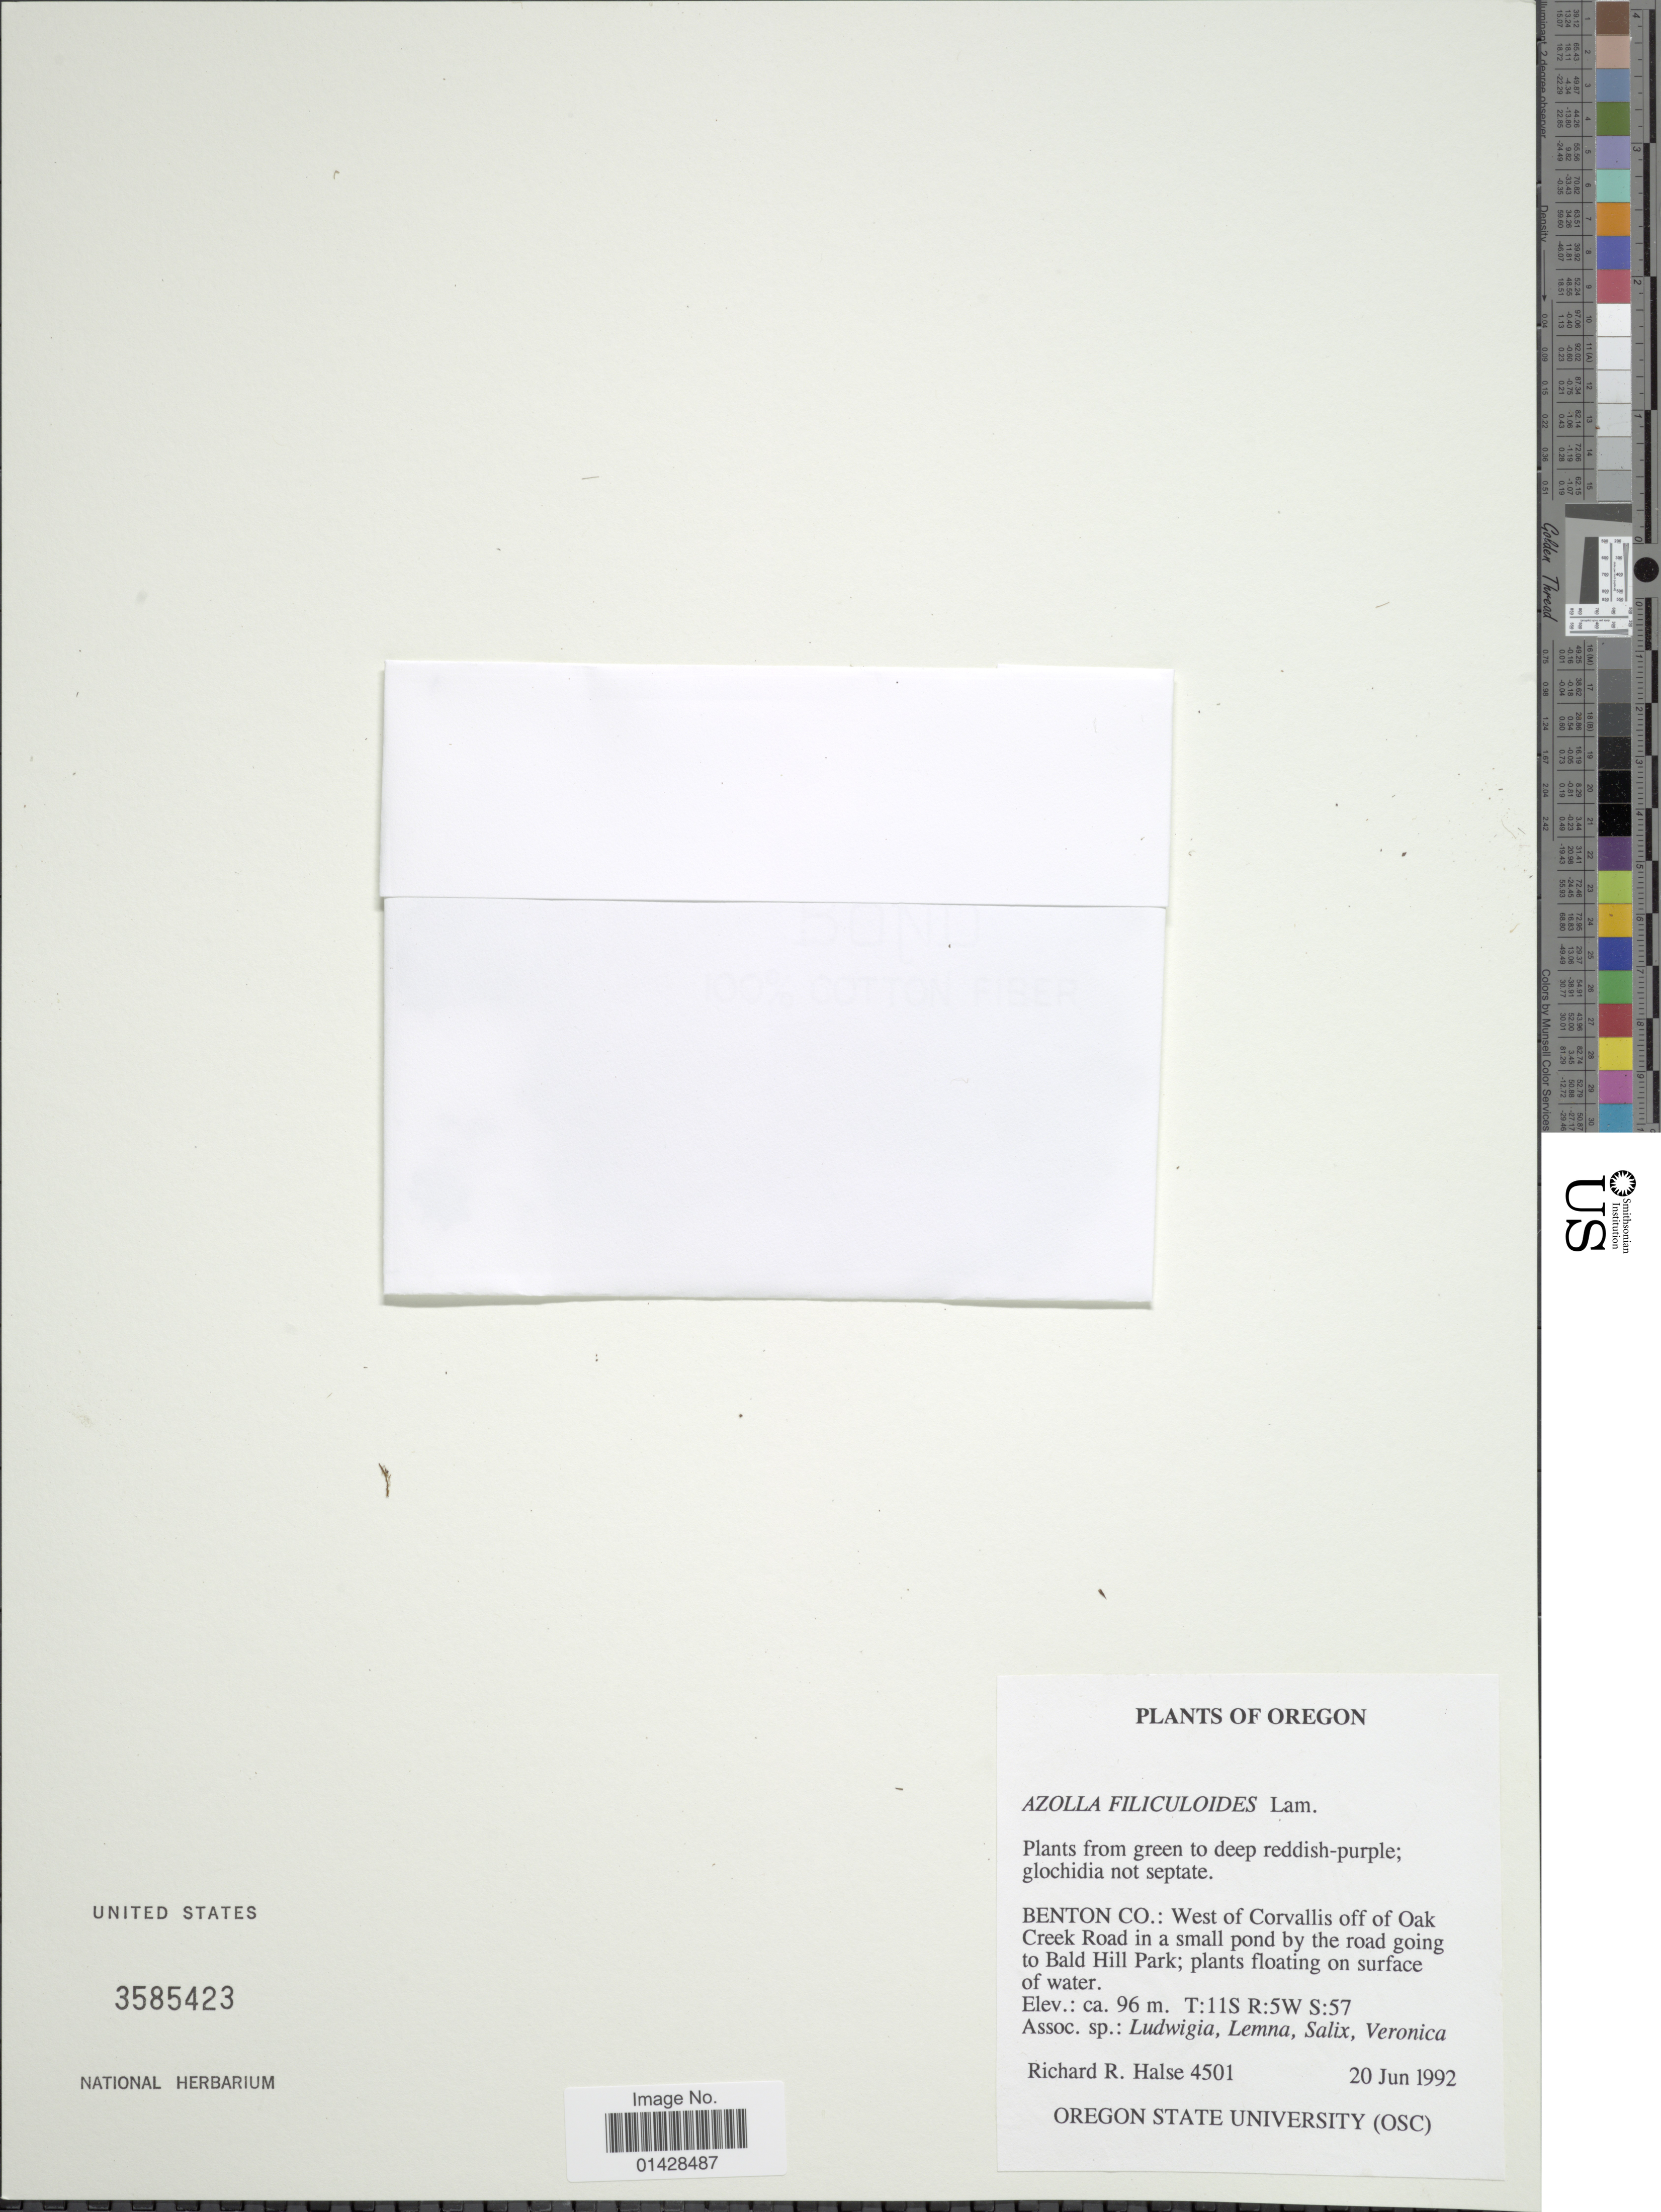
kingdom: Plantae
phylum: Tracheophyta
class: Polypodiopsida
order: Salviniales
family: Salviniaceae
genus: Azolla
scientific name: Azolla filiculoides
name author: Lam.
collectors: R. Halse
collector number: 4501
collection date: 1992-06-20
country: United States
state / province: Oregon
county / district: Benton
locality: Benton Co: West of Corvallis off of Oak Creek Road in a small pond by the road going to Bald Hill Park; plants floating on surface of water, T:11S R:5W S:57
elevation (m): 96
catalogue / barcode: US 3585423